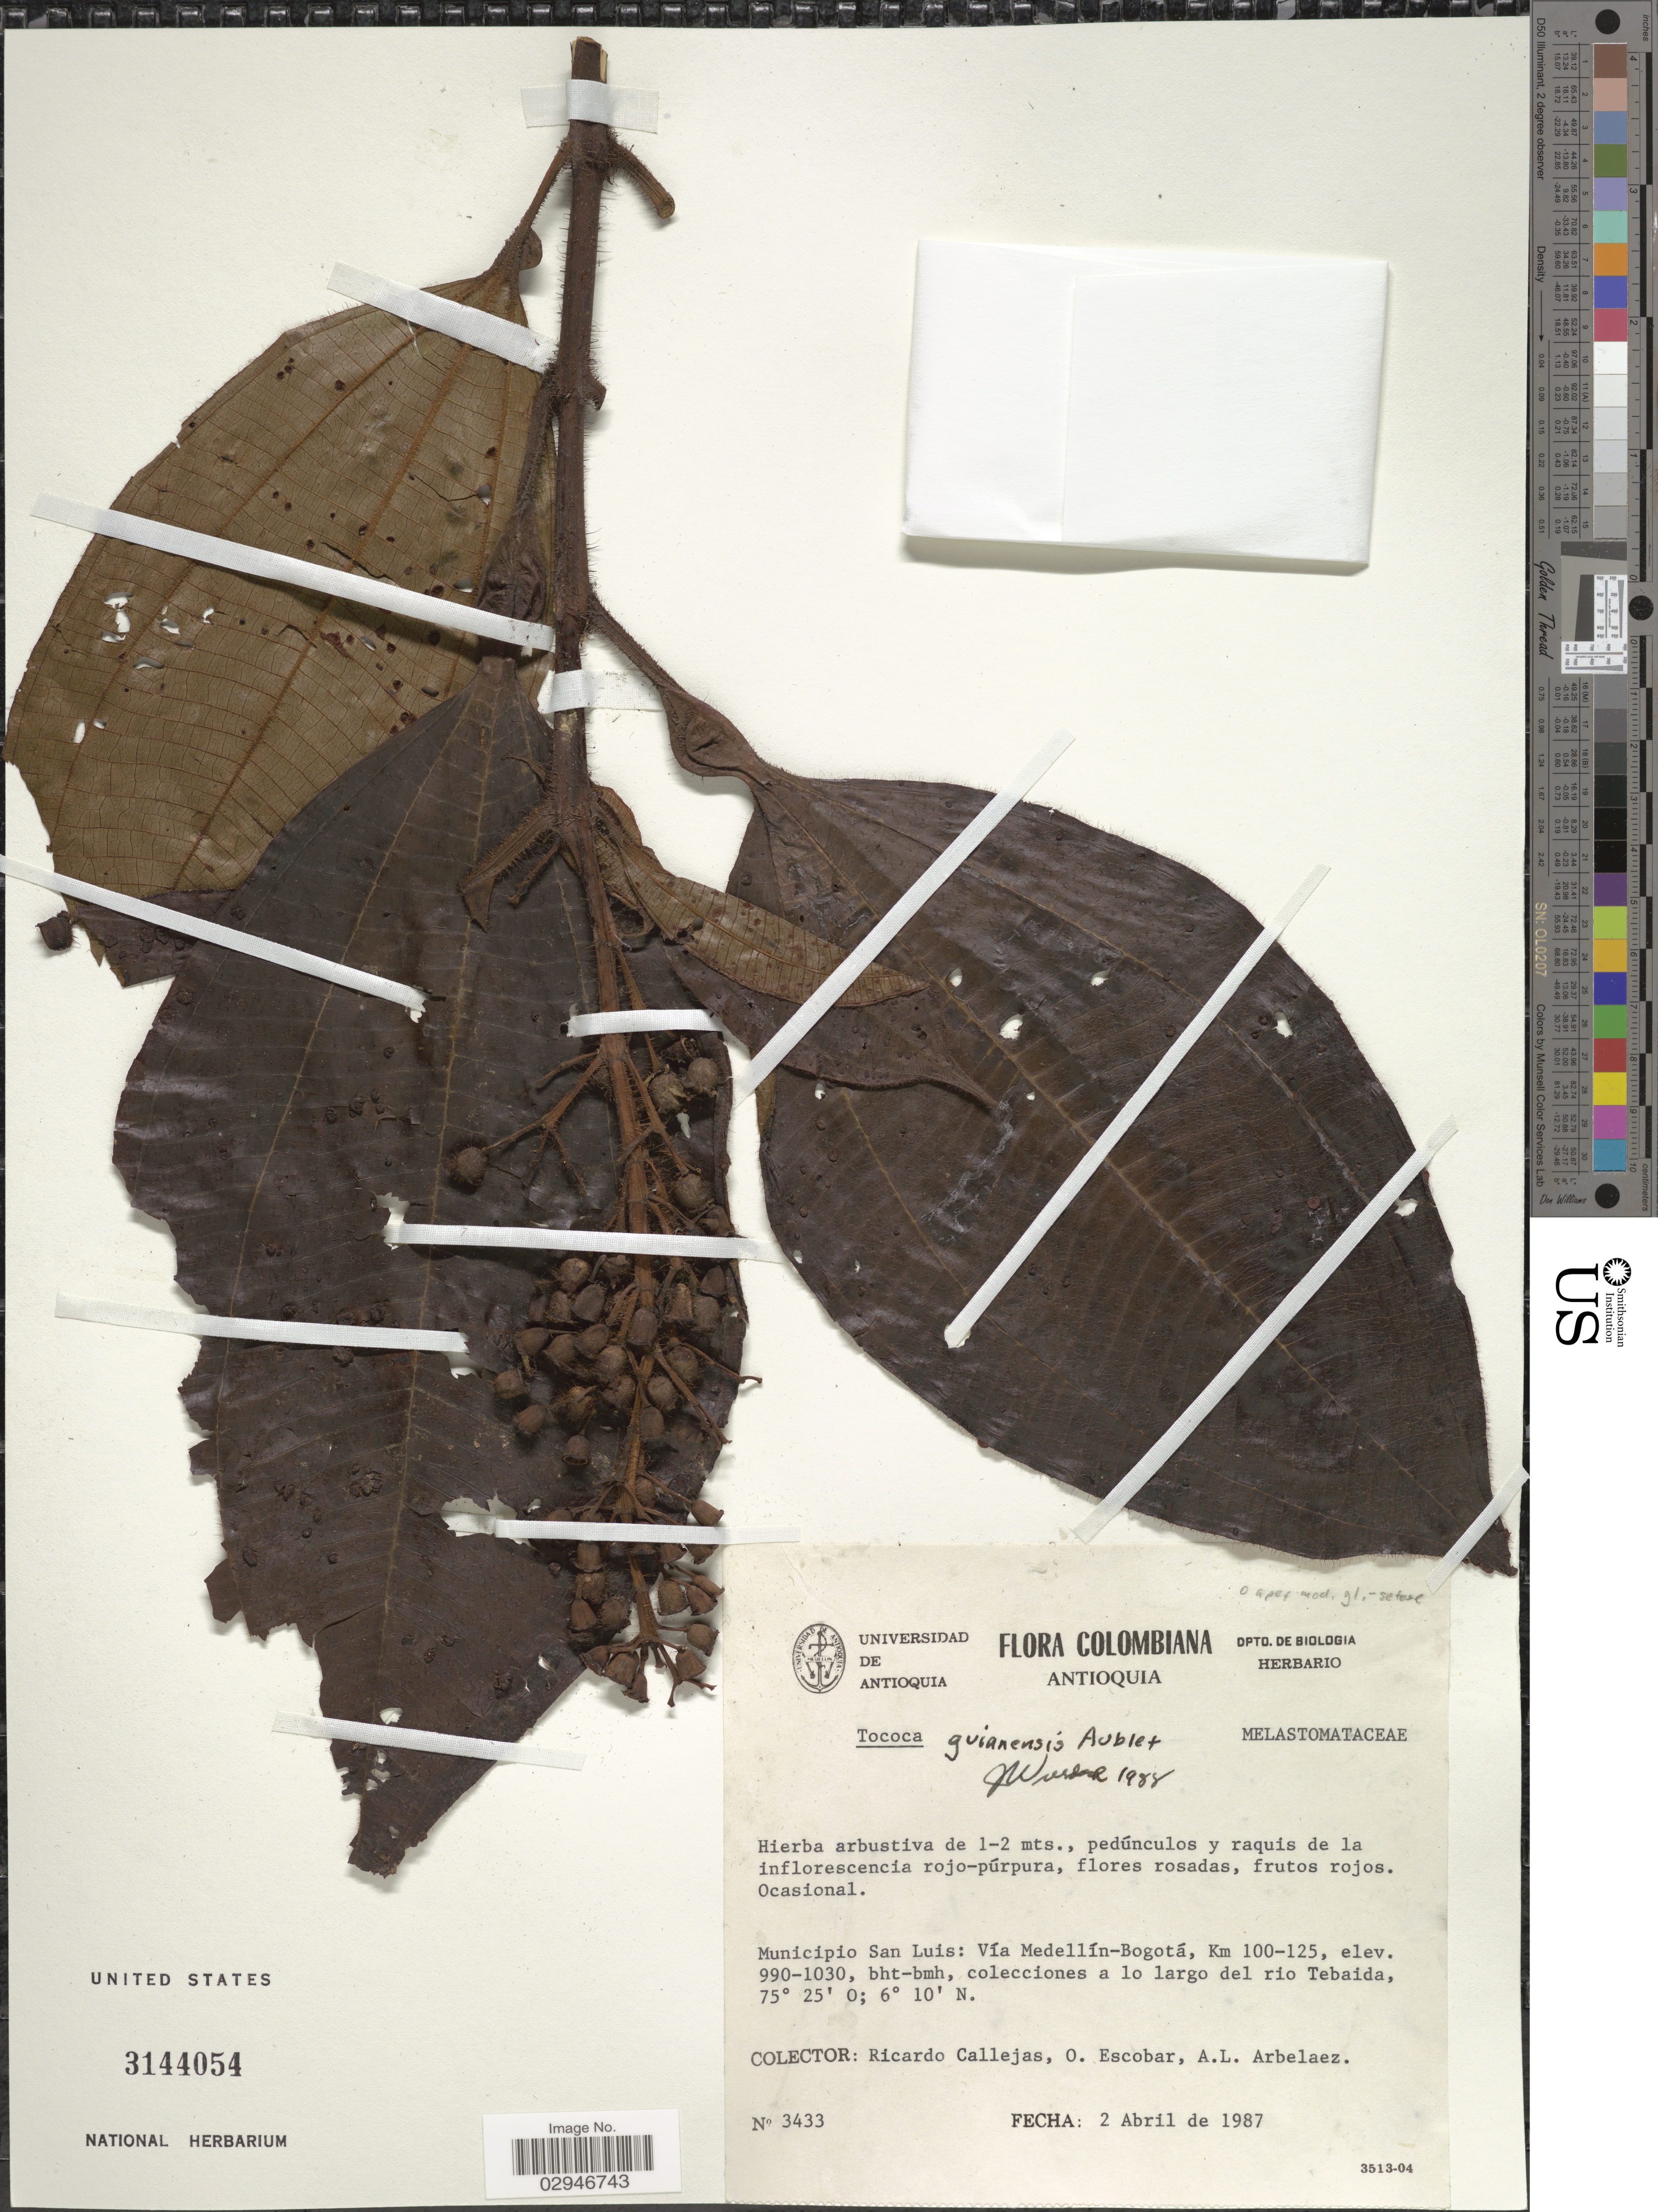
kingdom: Plantae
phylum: Tracheophyta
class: Magnoliopsida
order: Myrtales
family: Melastomataceae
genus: Tococa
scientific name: Tococa guianensis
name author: Aubl.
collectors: R. Callejas, O. Escobar & A. Arbeláez Alvarez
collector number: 3433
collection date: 1987-04-02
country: Colombia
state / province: Antioquia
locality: Municipio San Luis: Vía Medellín-Bogotá, Km 100-125, colecciones a lo largo del rio Tebaida.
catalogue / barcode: US 3144054